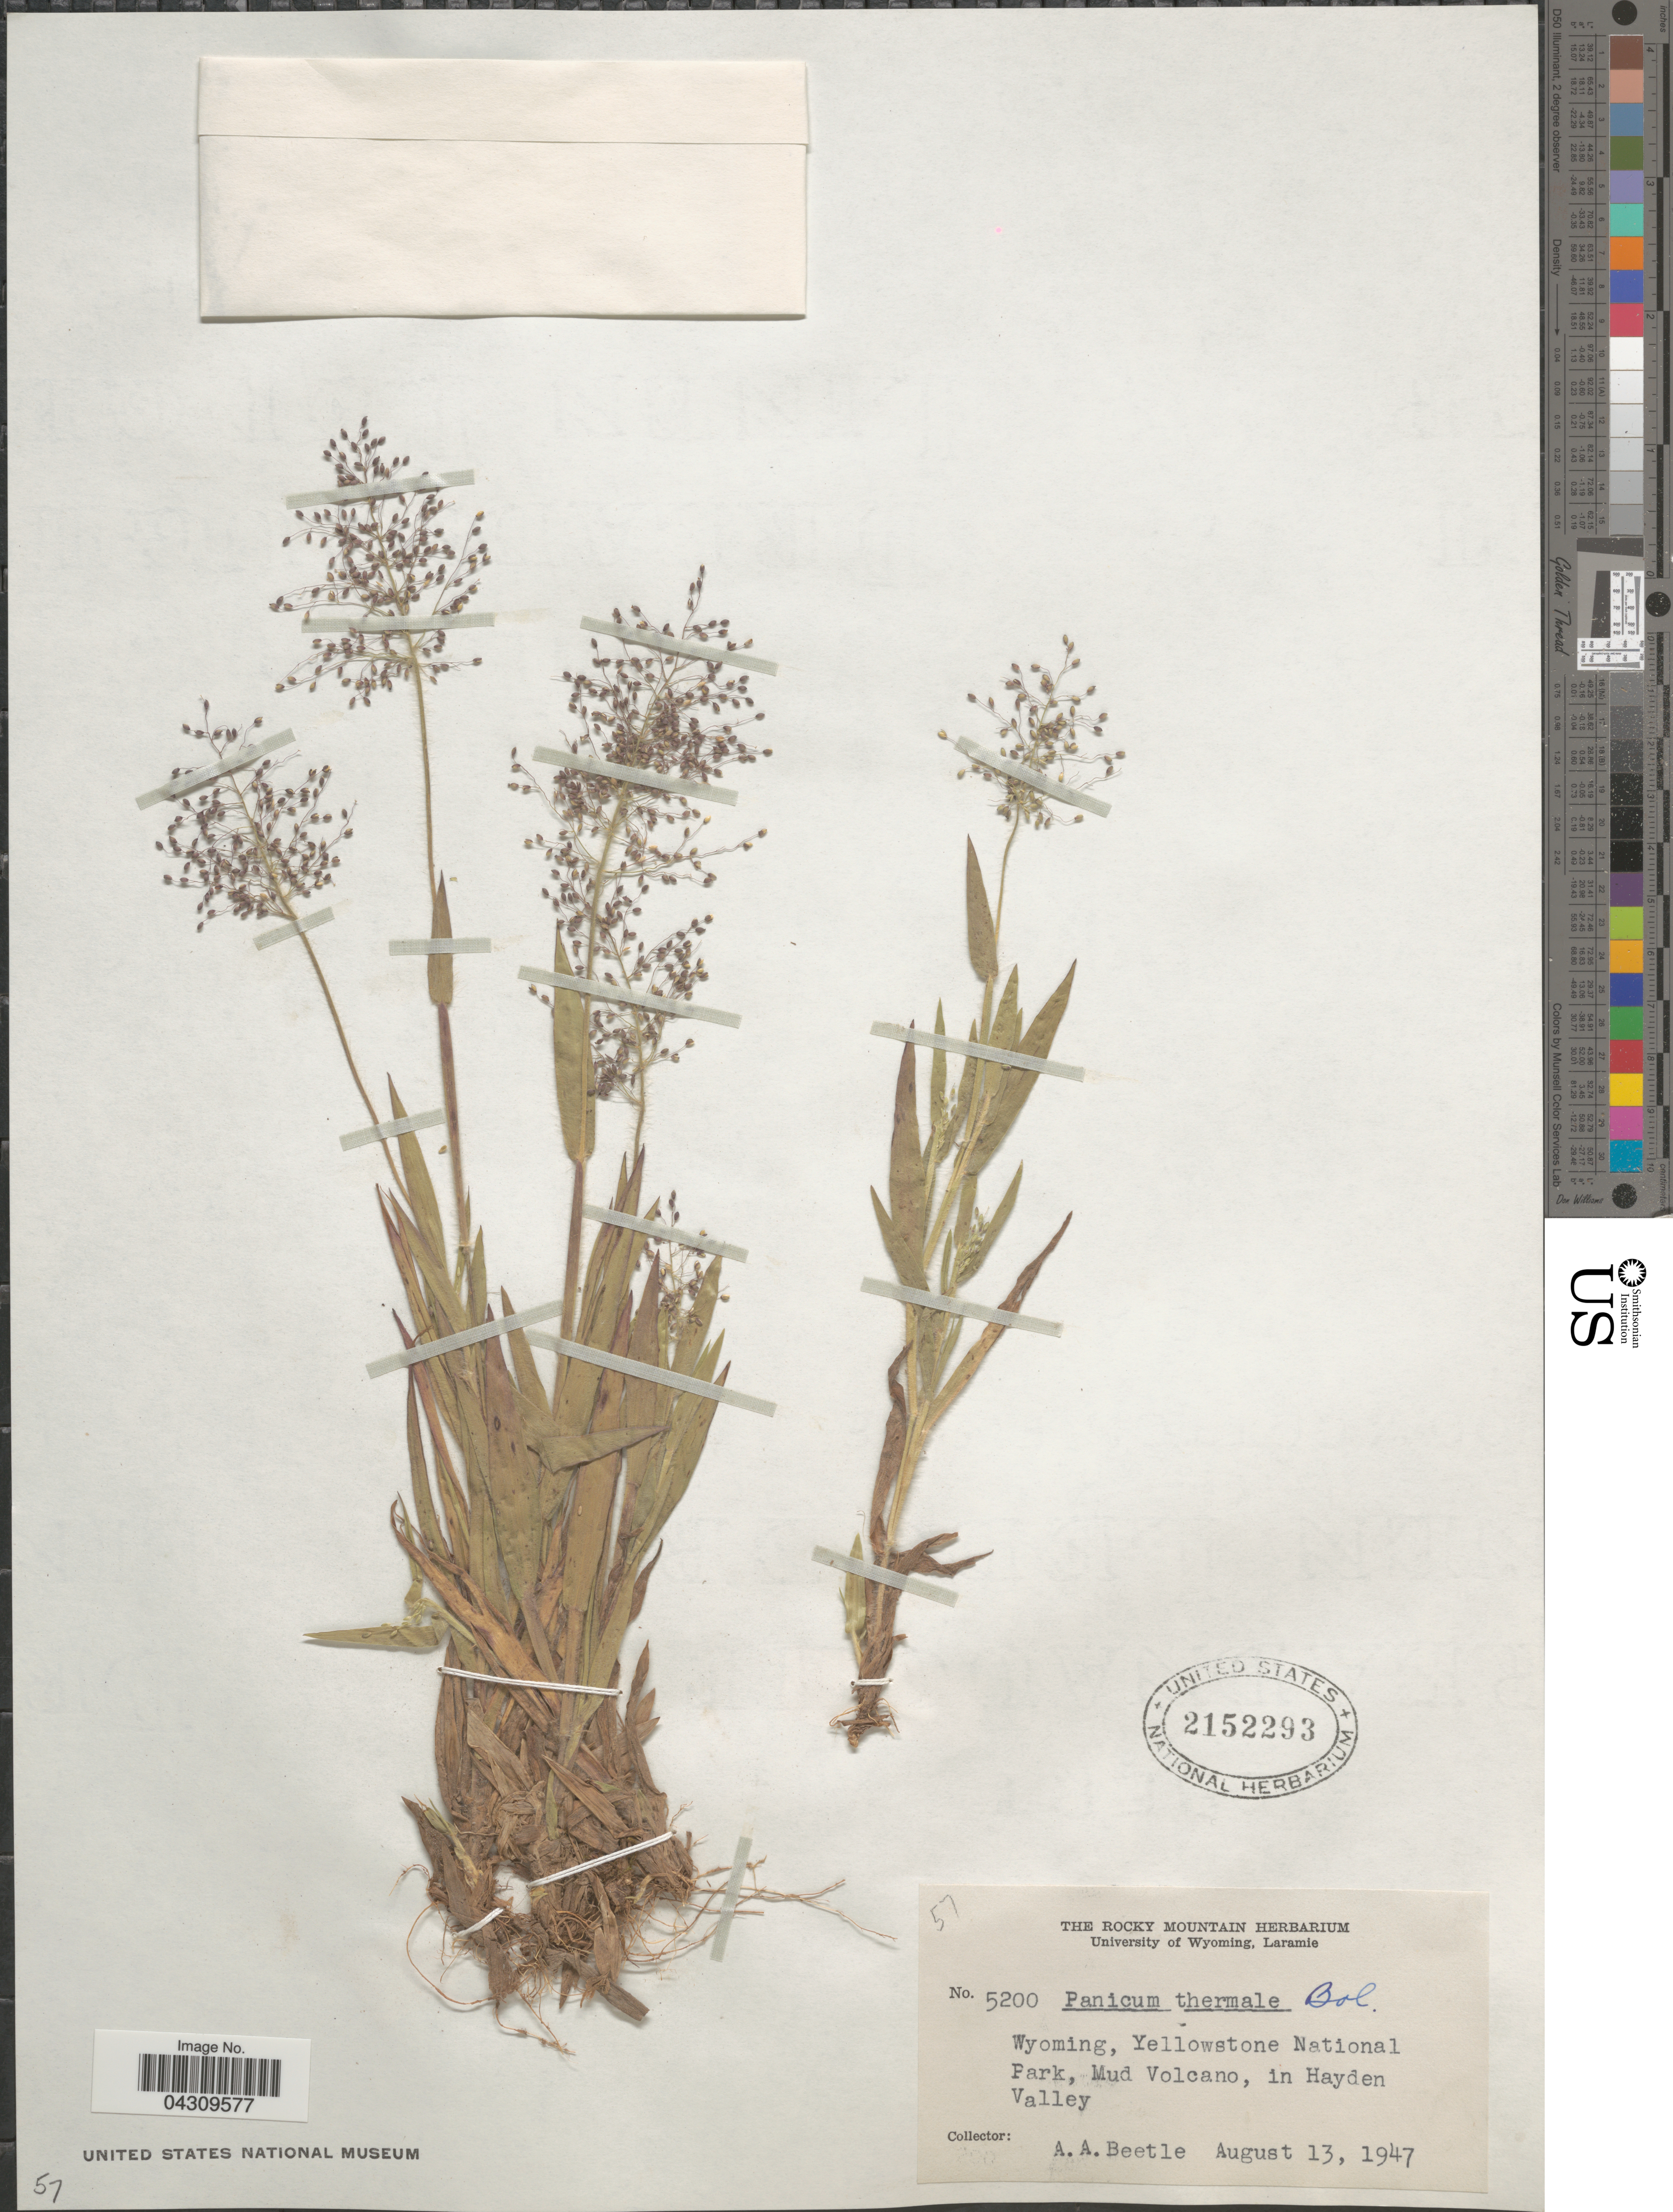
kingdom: Plantae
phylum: Tracheophyta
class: Liliopsida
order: Poales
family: Poaceae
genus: Dichanthelium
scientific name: Dichanthelium acuminatum var. acuminatum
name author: (Sw.) Gould & C.A. Clark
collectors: A. A. Beetle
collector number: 5200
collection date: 1947-08-13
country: United States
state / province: Wyoming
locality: Yellowstone National Park, Mud Volcano, in Hayden Valley.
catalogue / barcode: US 2152293